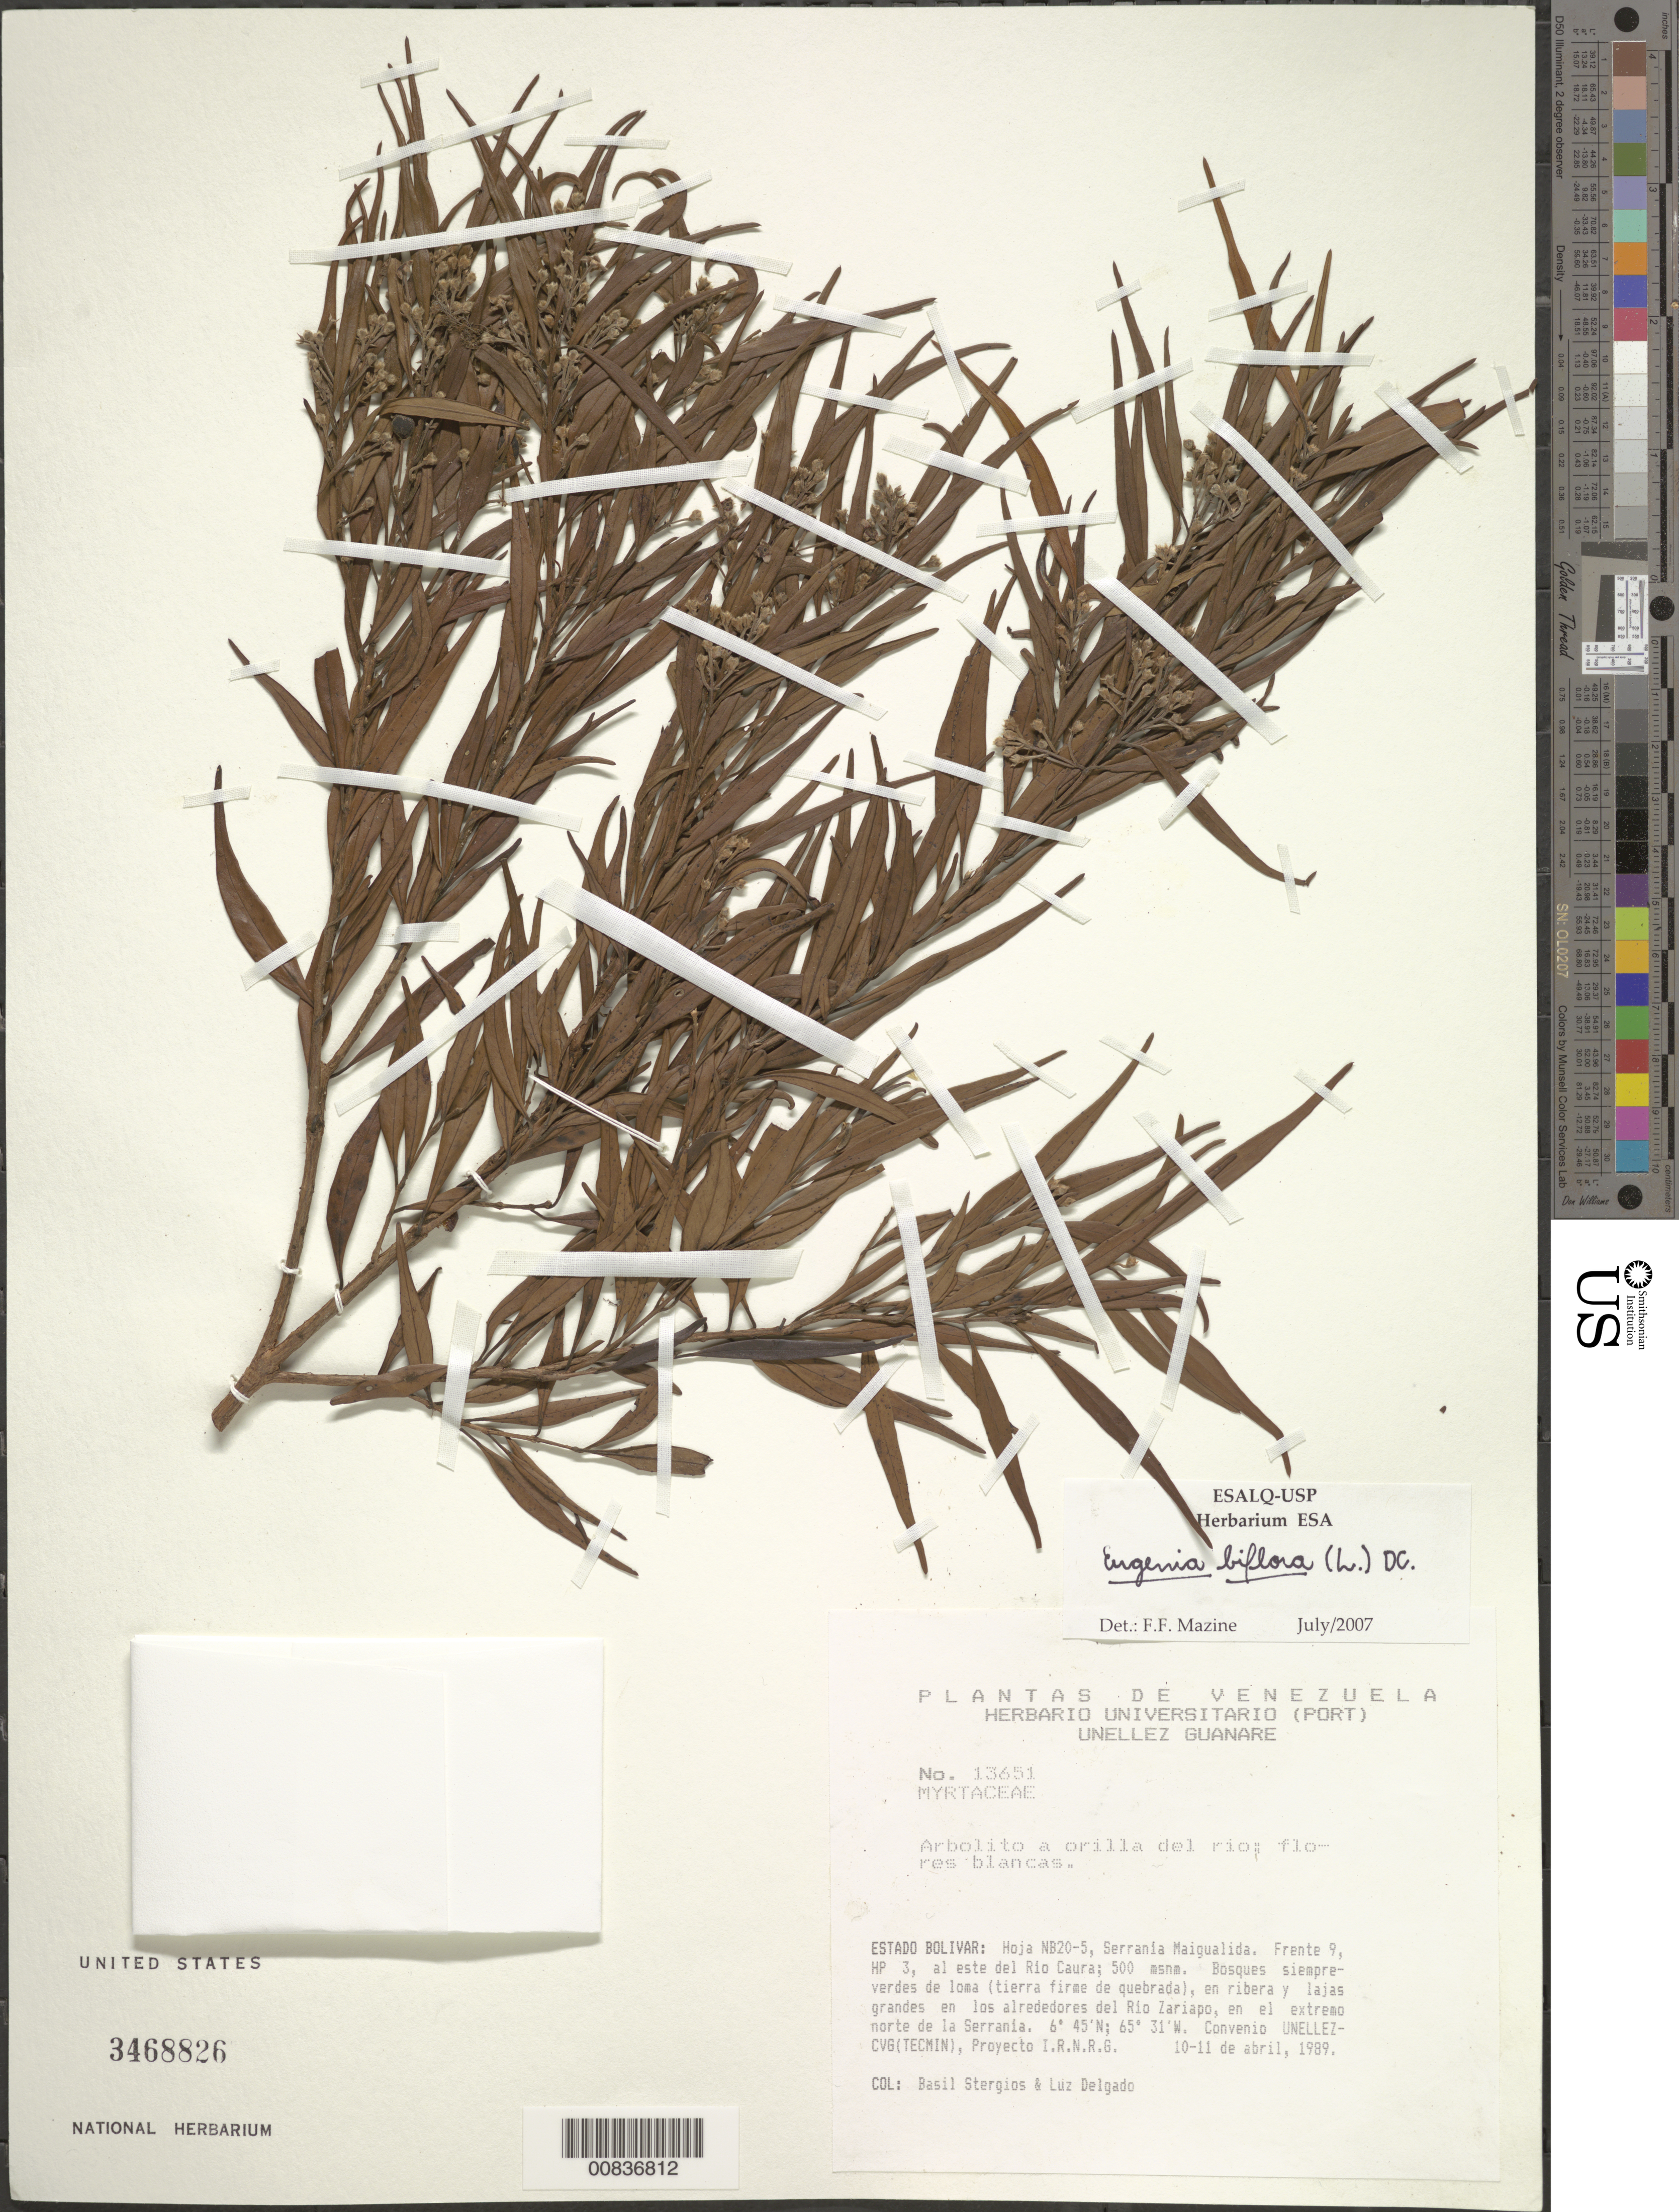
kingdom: Plantae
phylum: Tracheophyta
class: Magnoliopsida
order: Myrtales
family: Myrtaceae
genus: Eugenia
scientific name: Eugenia biflora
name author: (L.) DC.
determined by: Mazine, Fiorella F.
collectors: B. G. Stergios & L. Delgado V.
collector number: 13651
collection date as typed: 10-Apr-89 to 11-Apr-89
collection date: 1989-04-10/1989-04-11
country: Venezuela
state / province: Bolívar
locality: Serrania Maigualida, E del río Caura, alrededores del río Zariapo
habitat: Bosques siempre-verdes de loma (tierra firme de quebrada), en ribera y lajas grandesen los alrededores del río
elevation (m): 500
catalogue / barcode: US 3468826